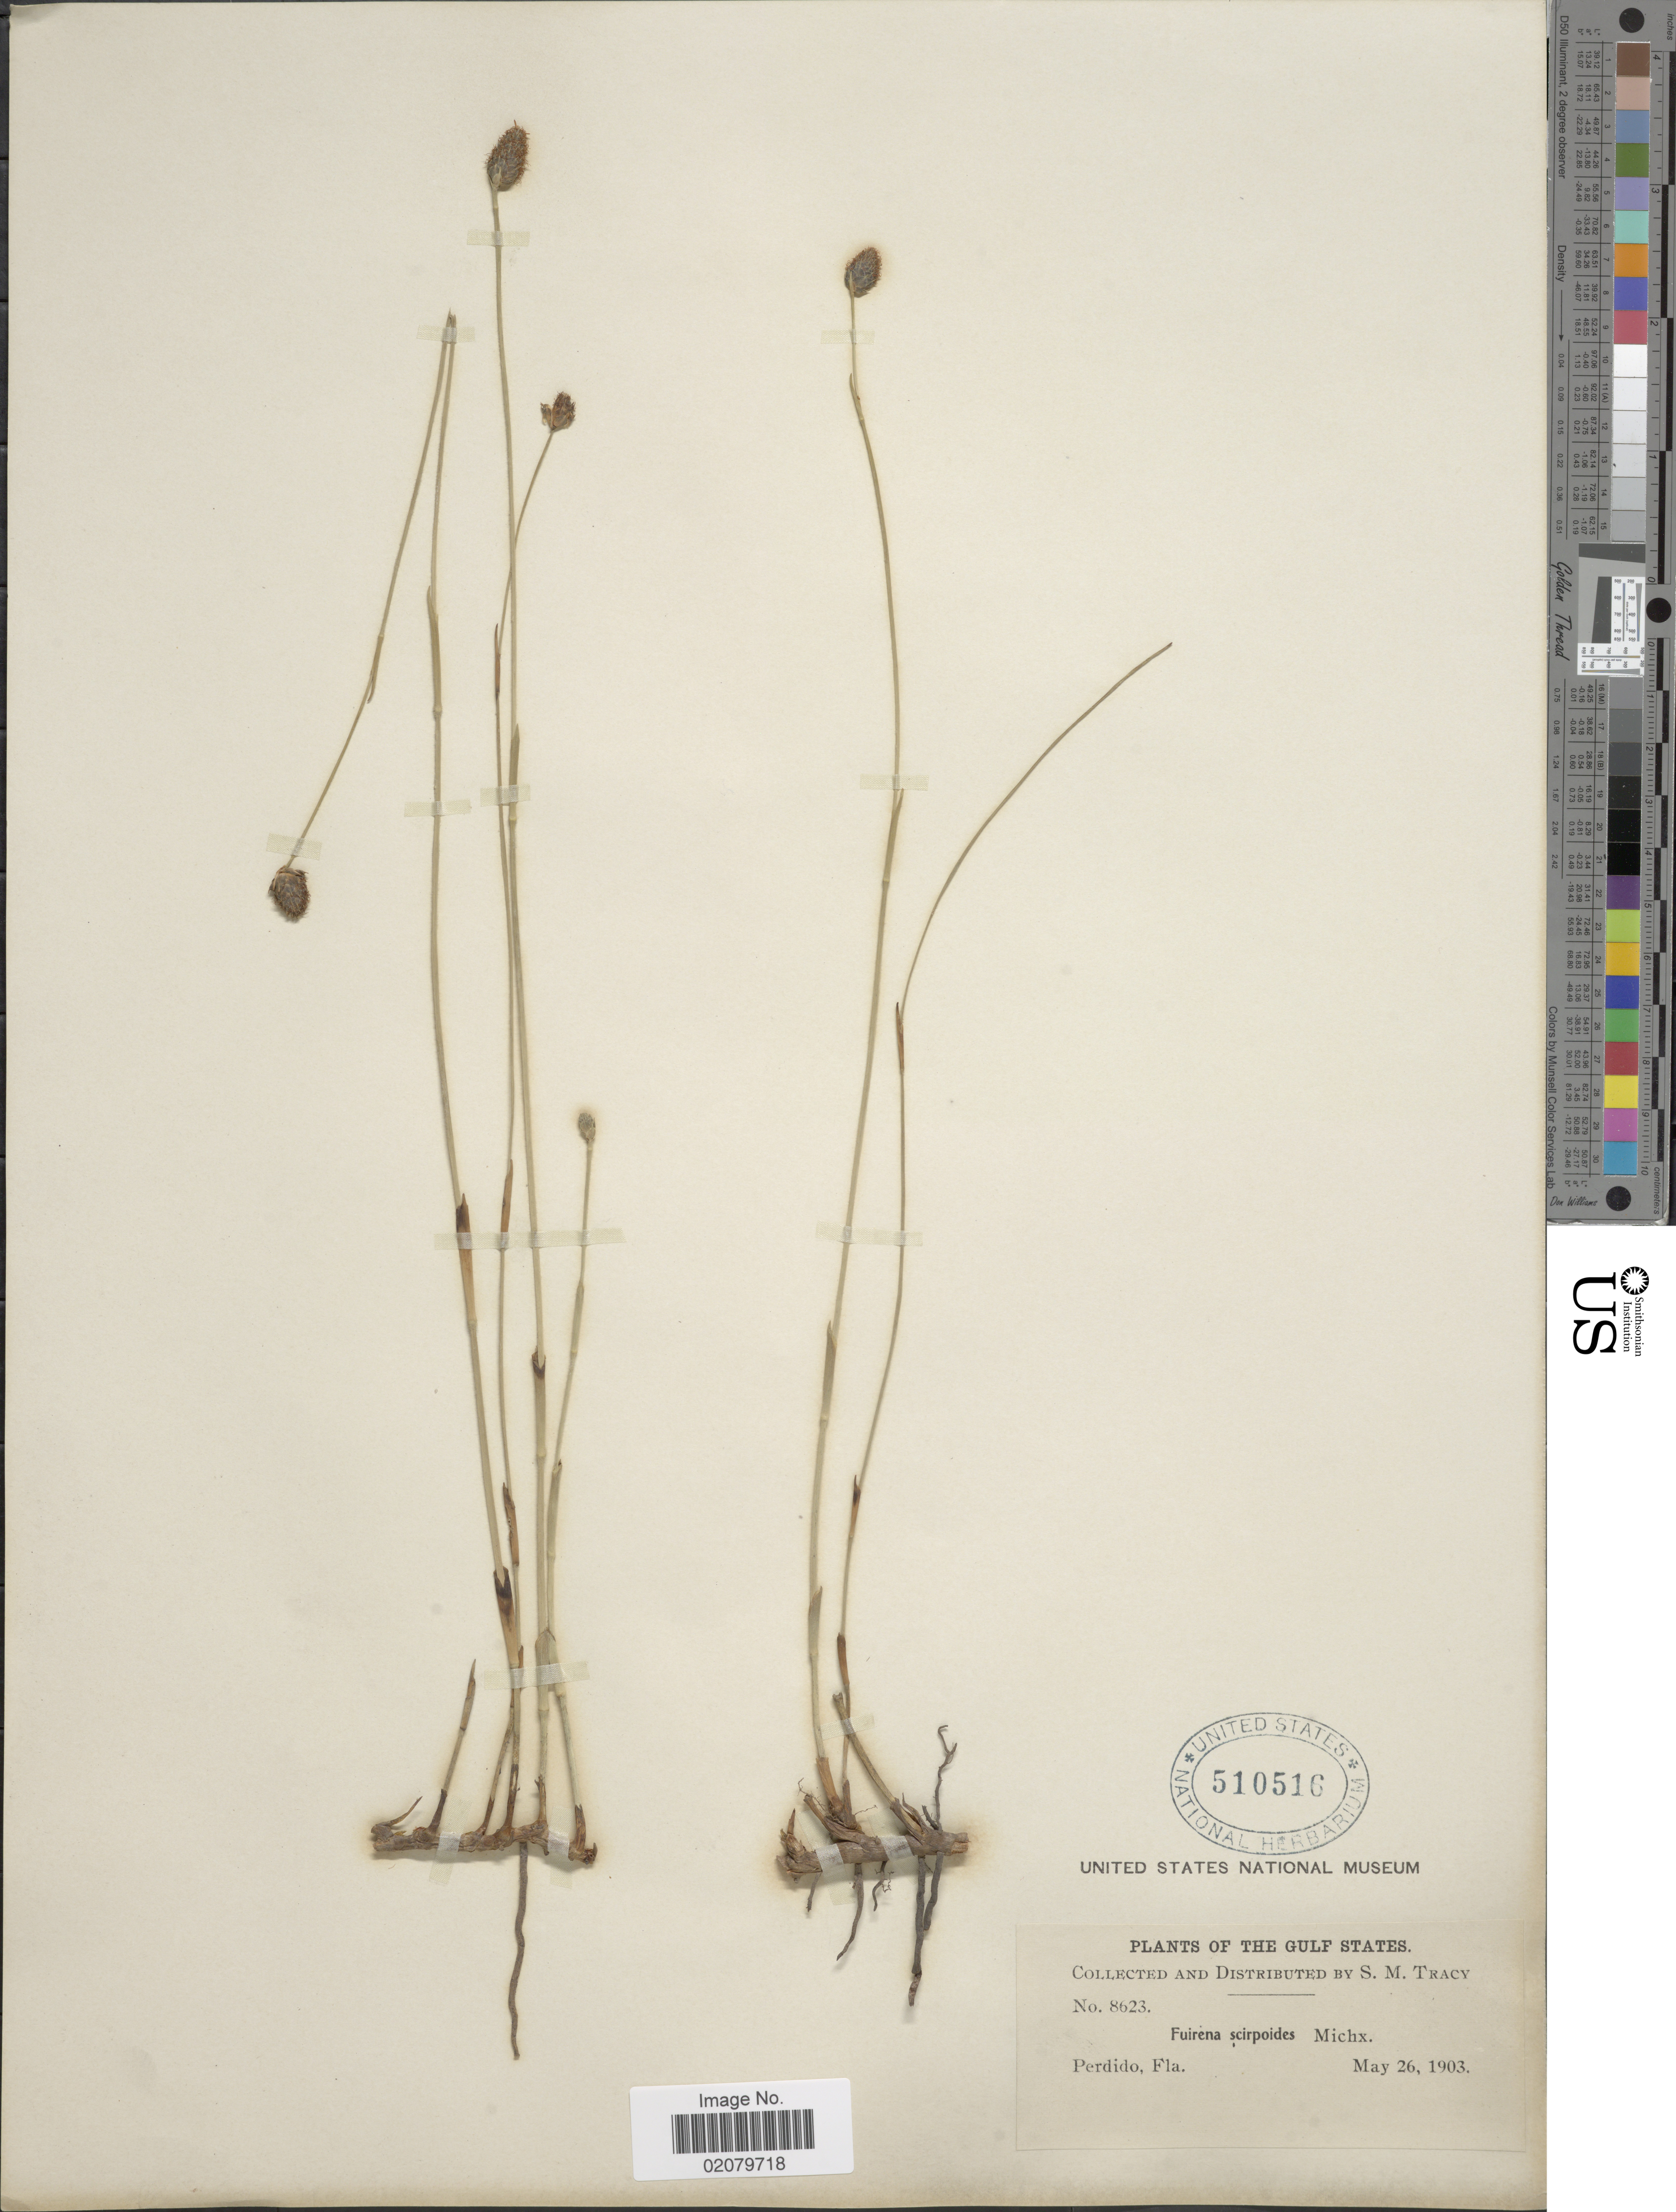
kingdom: Plantae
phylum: Tracheophyta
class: Liliopsida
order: Poales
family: Cyperaceae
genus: Fuirena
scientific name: Fuirena scirpoidea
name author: Michx.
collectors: S. M. Tracy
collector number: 8623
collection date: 1903-05-26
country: United States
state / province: Florida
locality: The Gulf States, Perdido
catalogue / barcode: US 510516